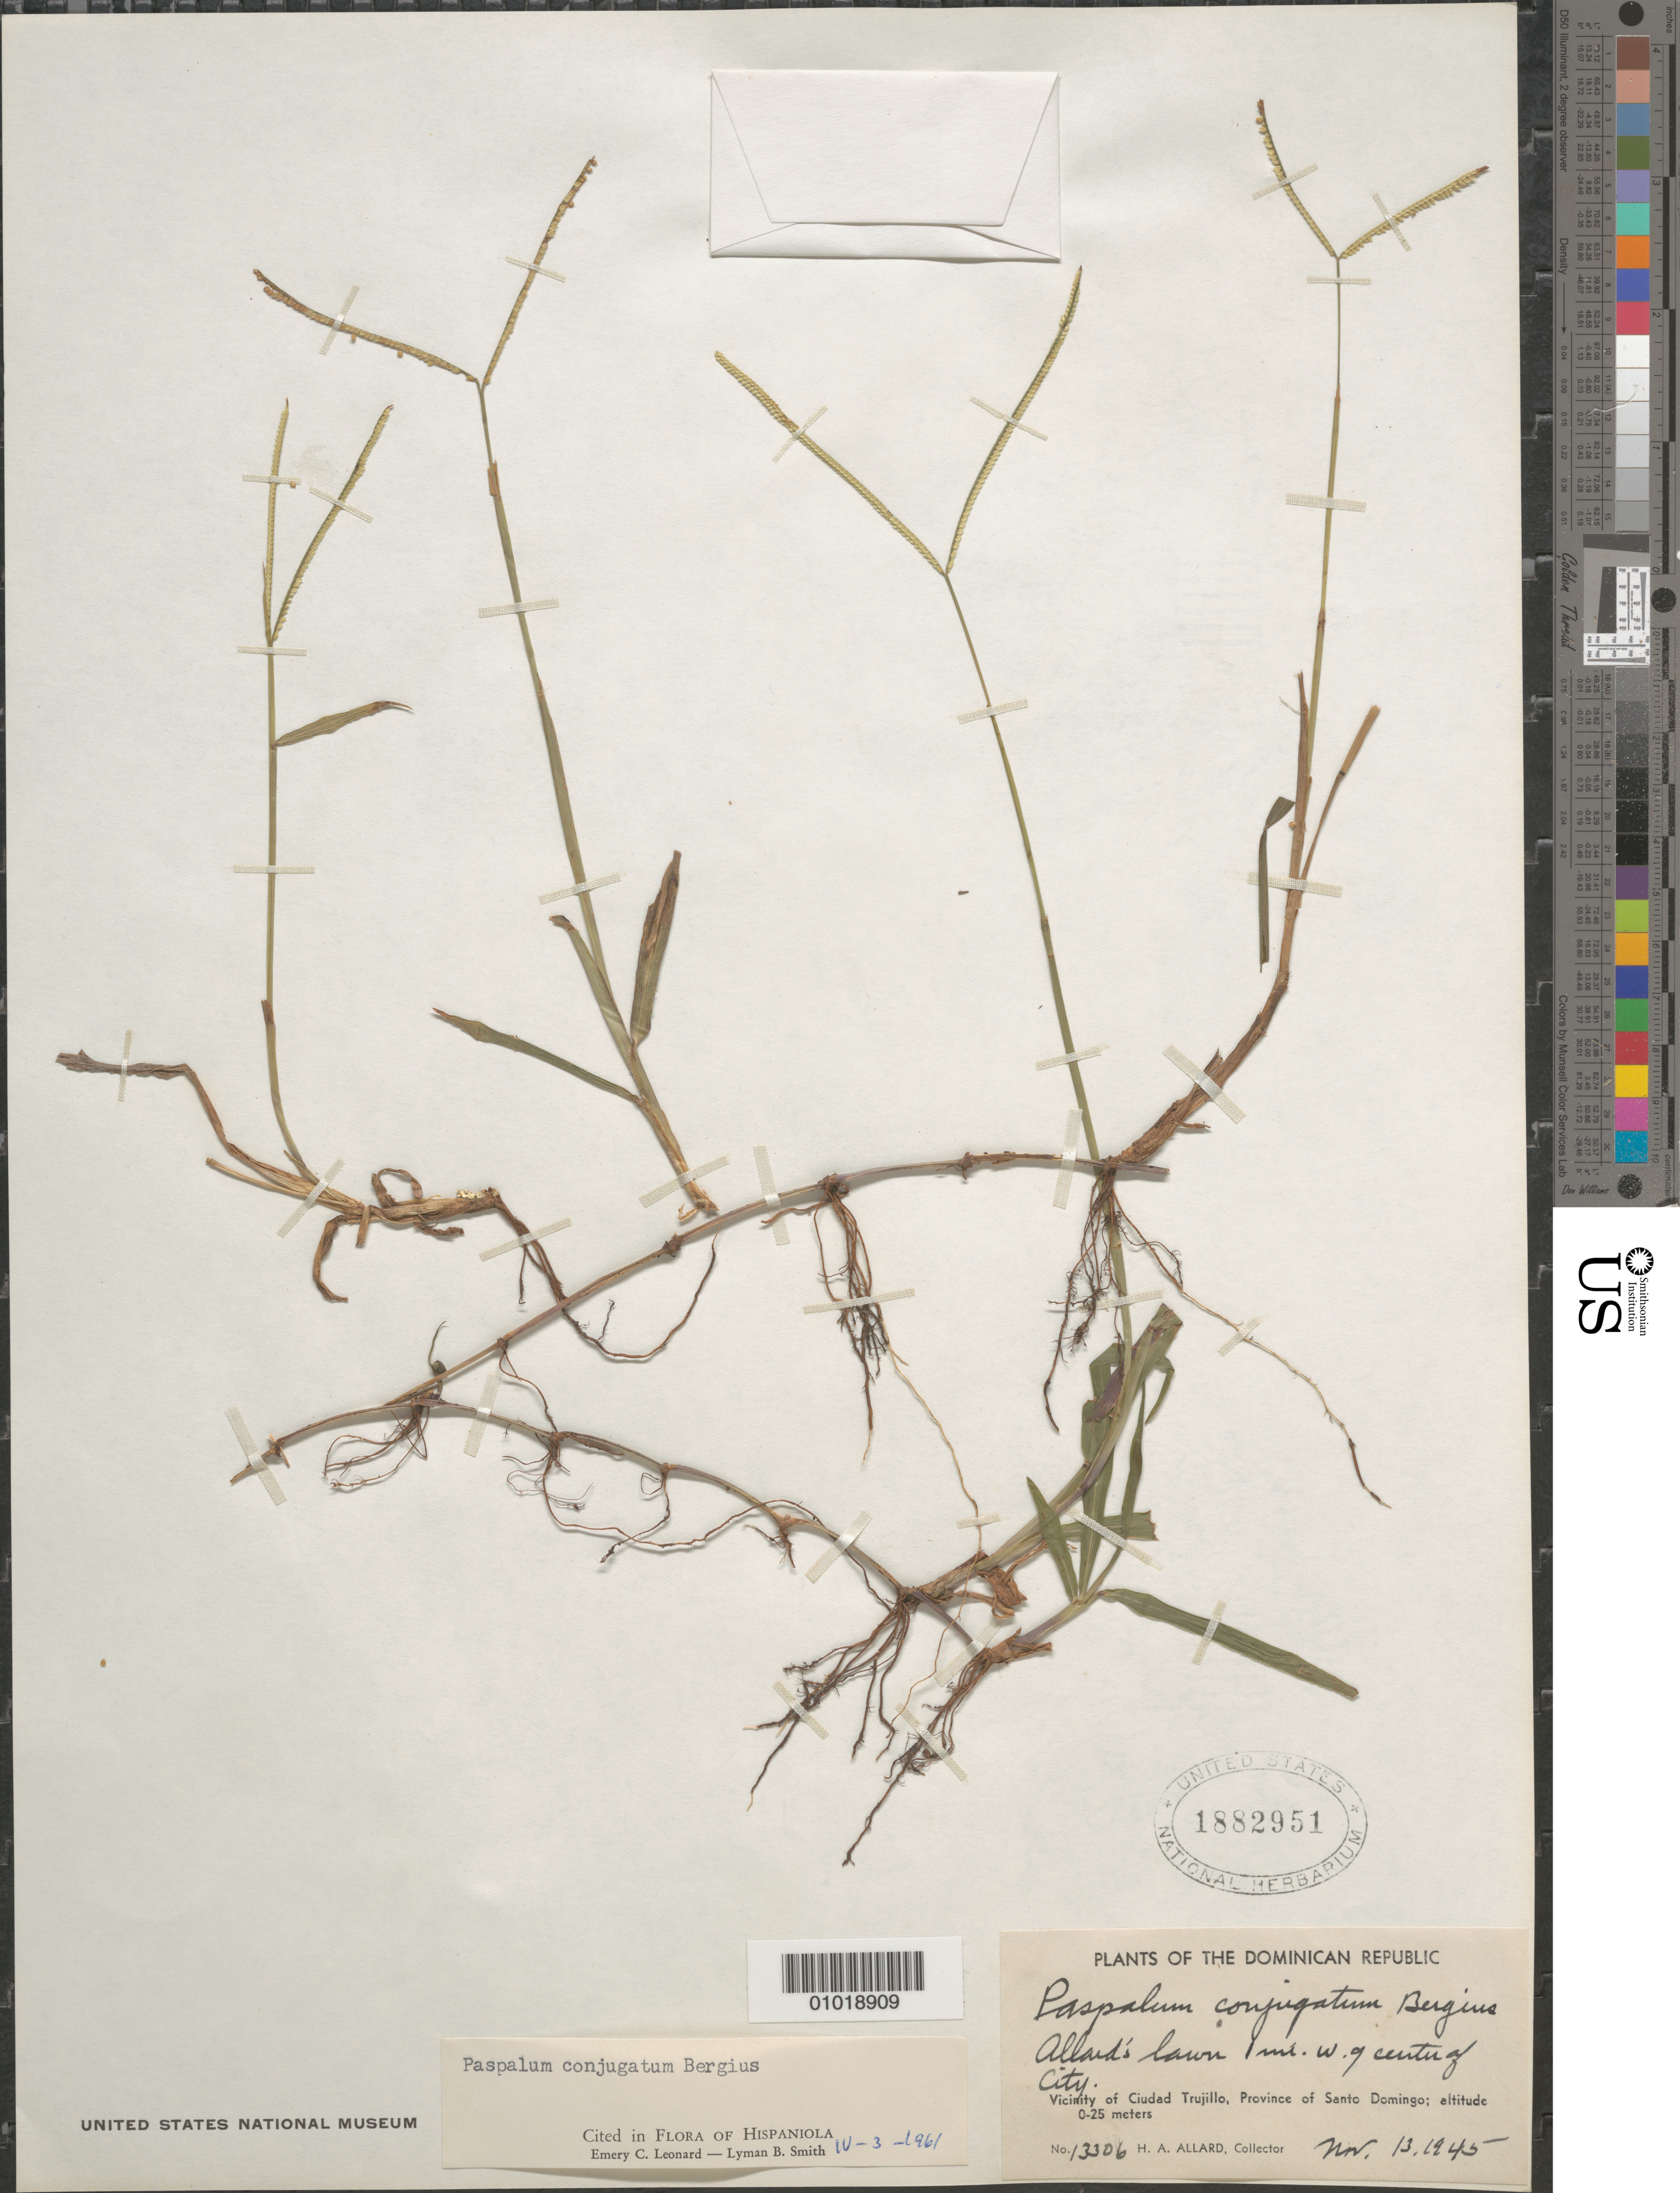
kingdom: Plantae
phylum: Tracheophyta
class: Liliopsida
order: Poales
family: Poaceae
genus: Paspalum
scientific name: Paspalum conjugatum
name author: P.J. Bergius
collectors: H. A. Allard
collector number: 13306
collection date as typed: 13 Nov 1945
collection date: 1945-11-13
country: Dominican Republic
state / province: Distrito Nacional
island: Hispaniola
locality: Vic. of Ciu. Santo Domingo [formerly Ciu. Trujillo], Allard's lawn 1 mi W of center of city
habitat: in yard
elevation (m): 0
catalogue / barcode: US 1882951